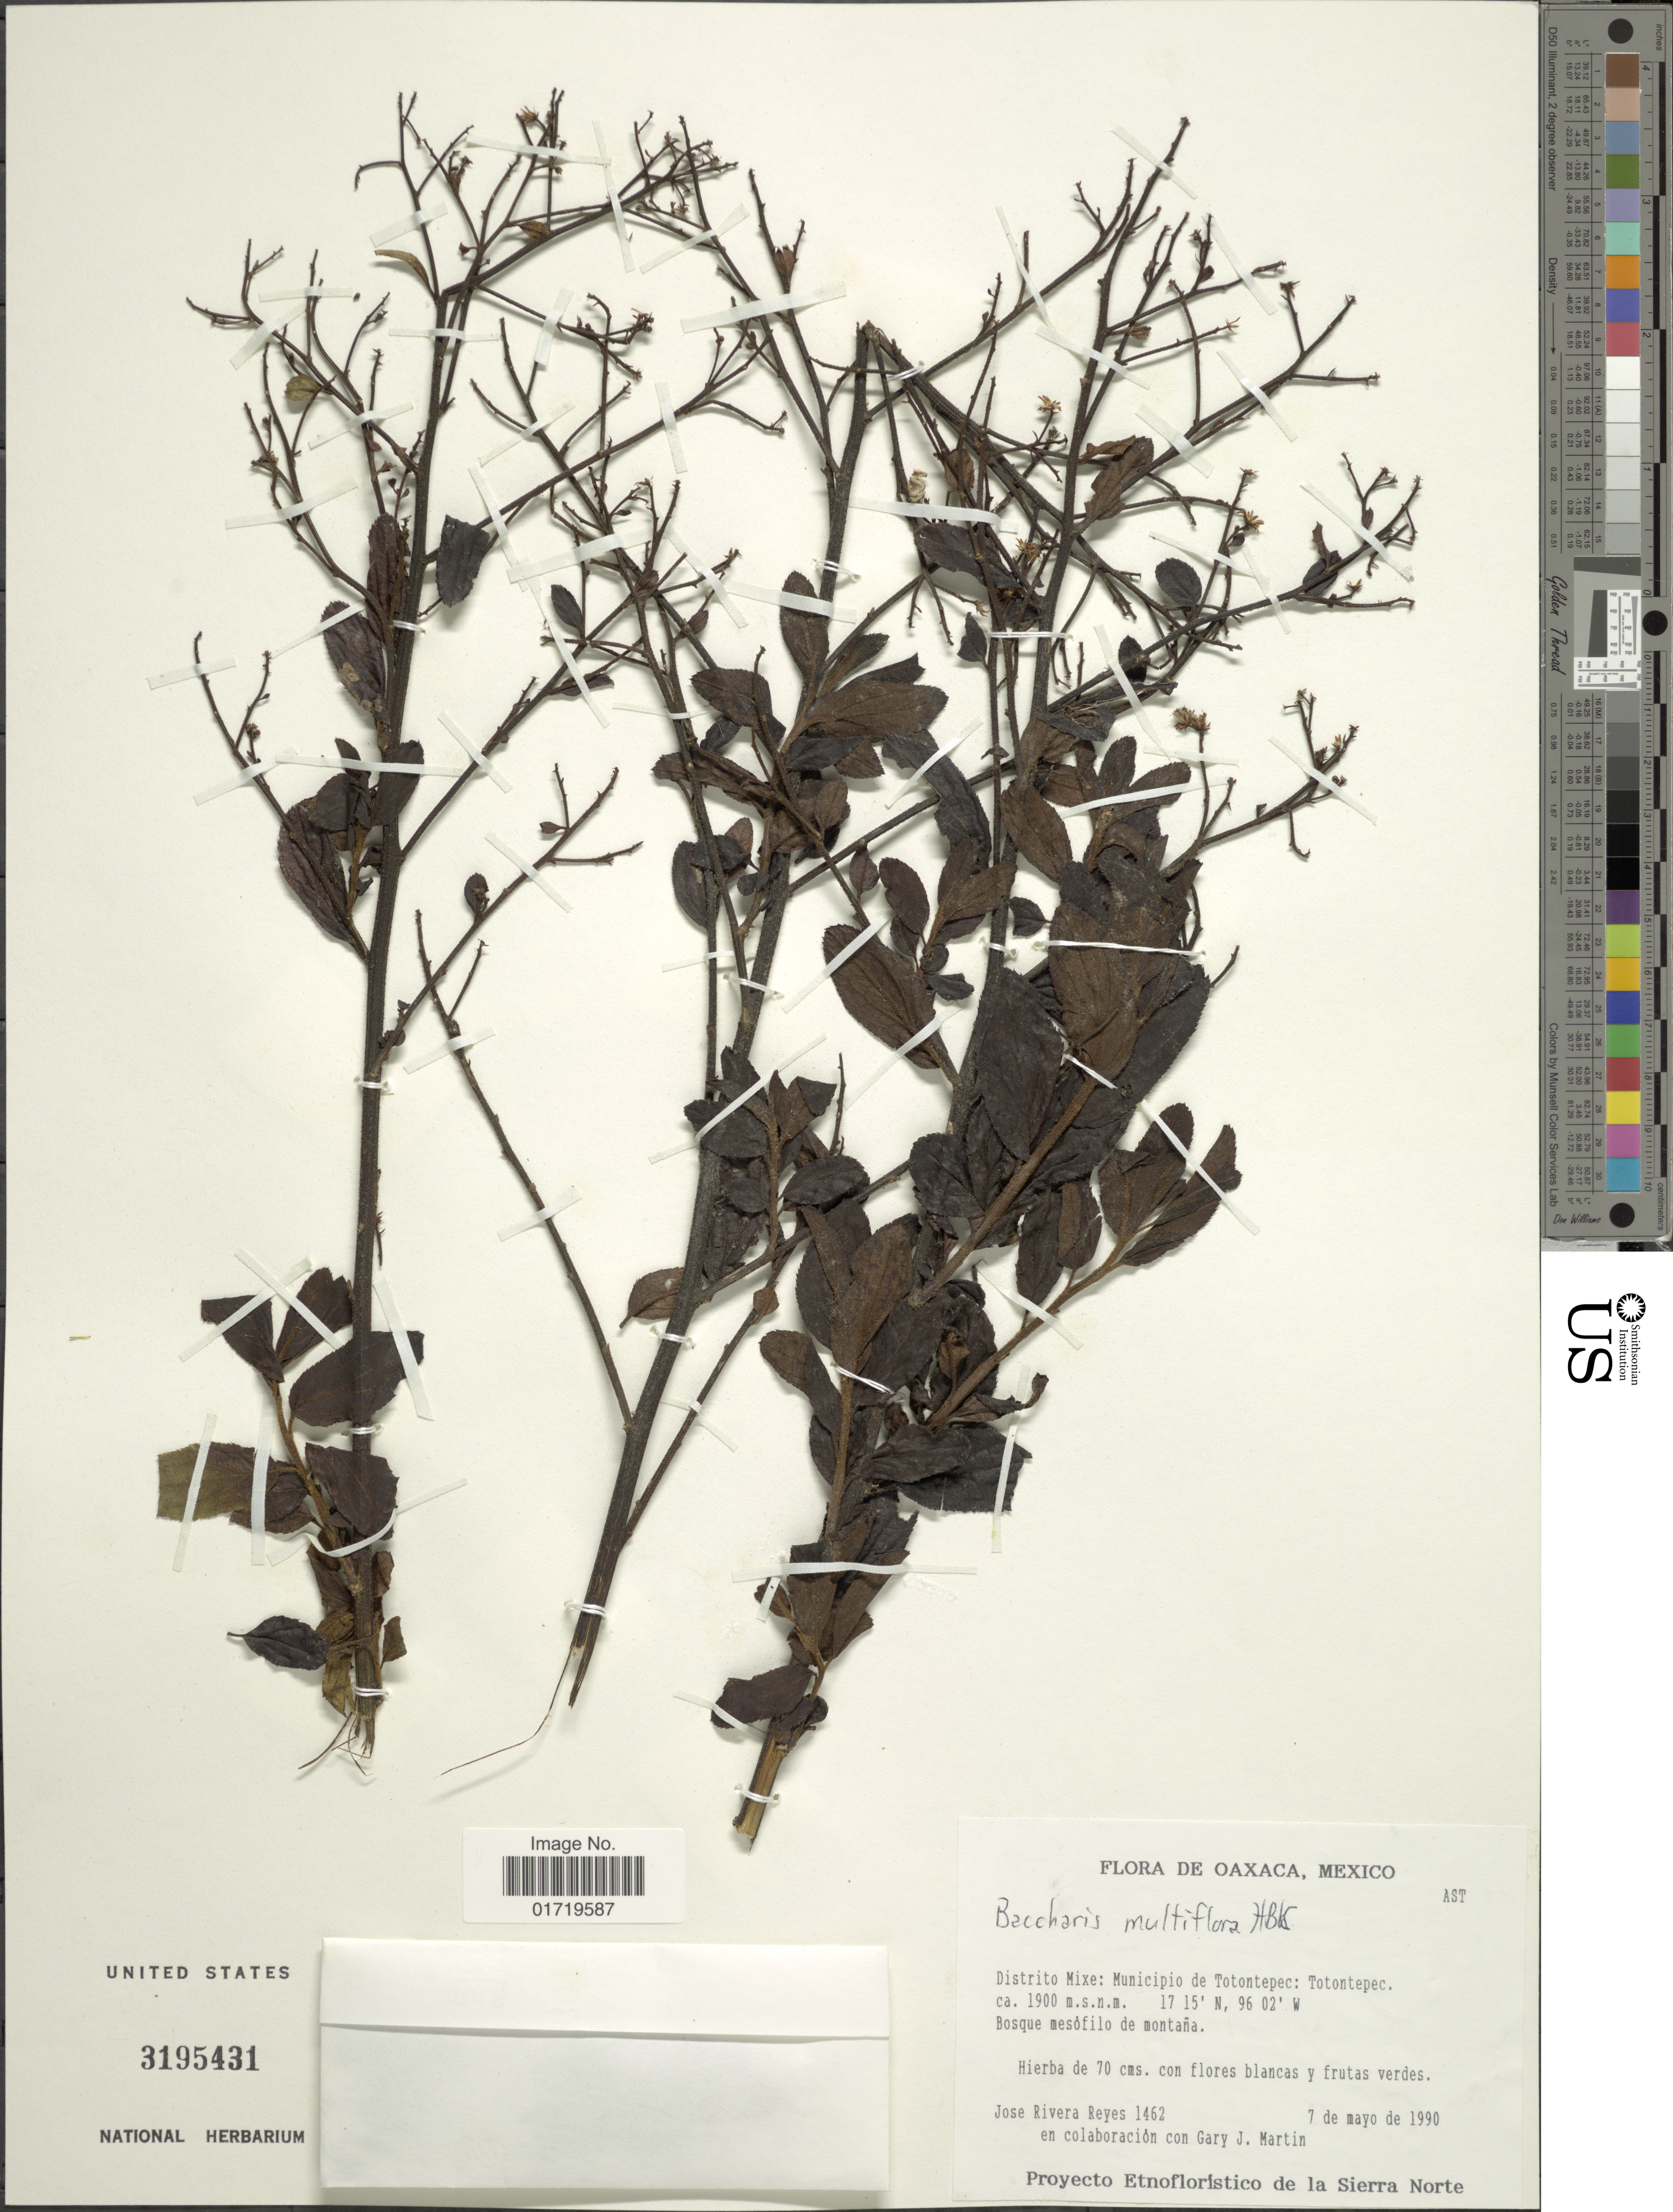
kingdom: Plantae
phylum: Tracheophyta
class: Magnoliopsida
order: Asterales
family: Asteraceae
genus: Baccharis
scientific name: Baccharis multiflora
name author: Kunth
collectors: J. Reyes & G. J. Martin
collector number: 1462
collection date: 1990-05-07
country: Mexico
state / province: Oaxaca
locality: Distrito Mixe: Municipio de Totontepec: Totontepec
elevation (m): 1900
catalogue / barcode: US 3195431